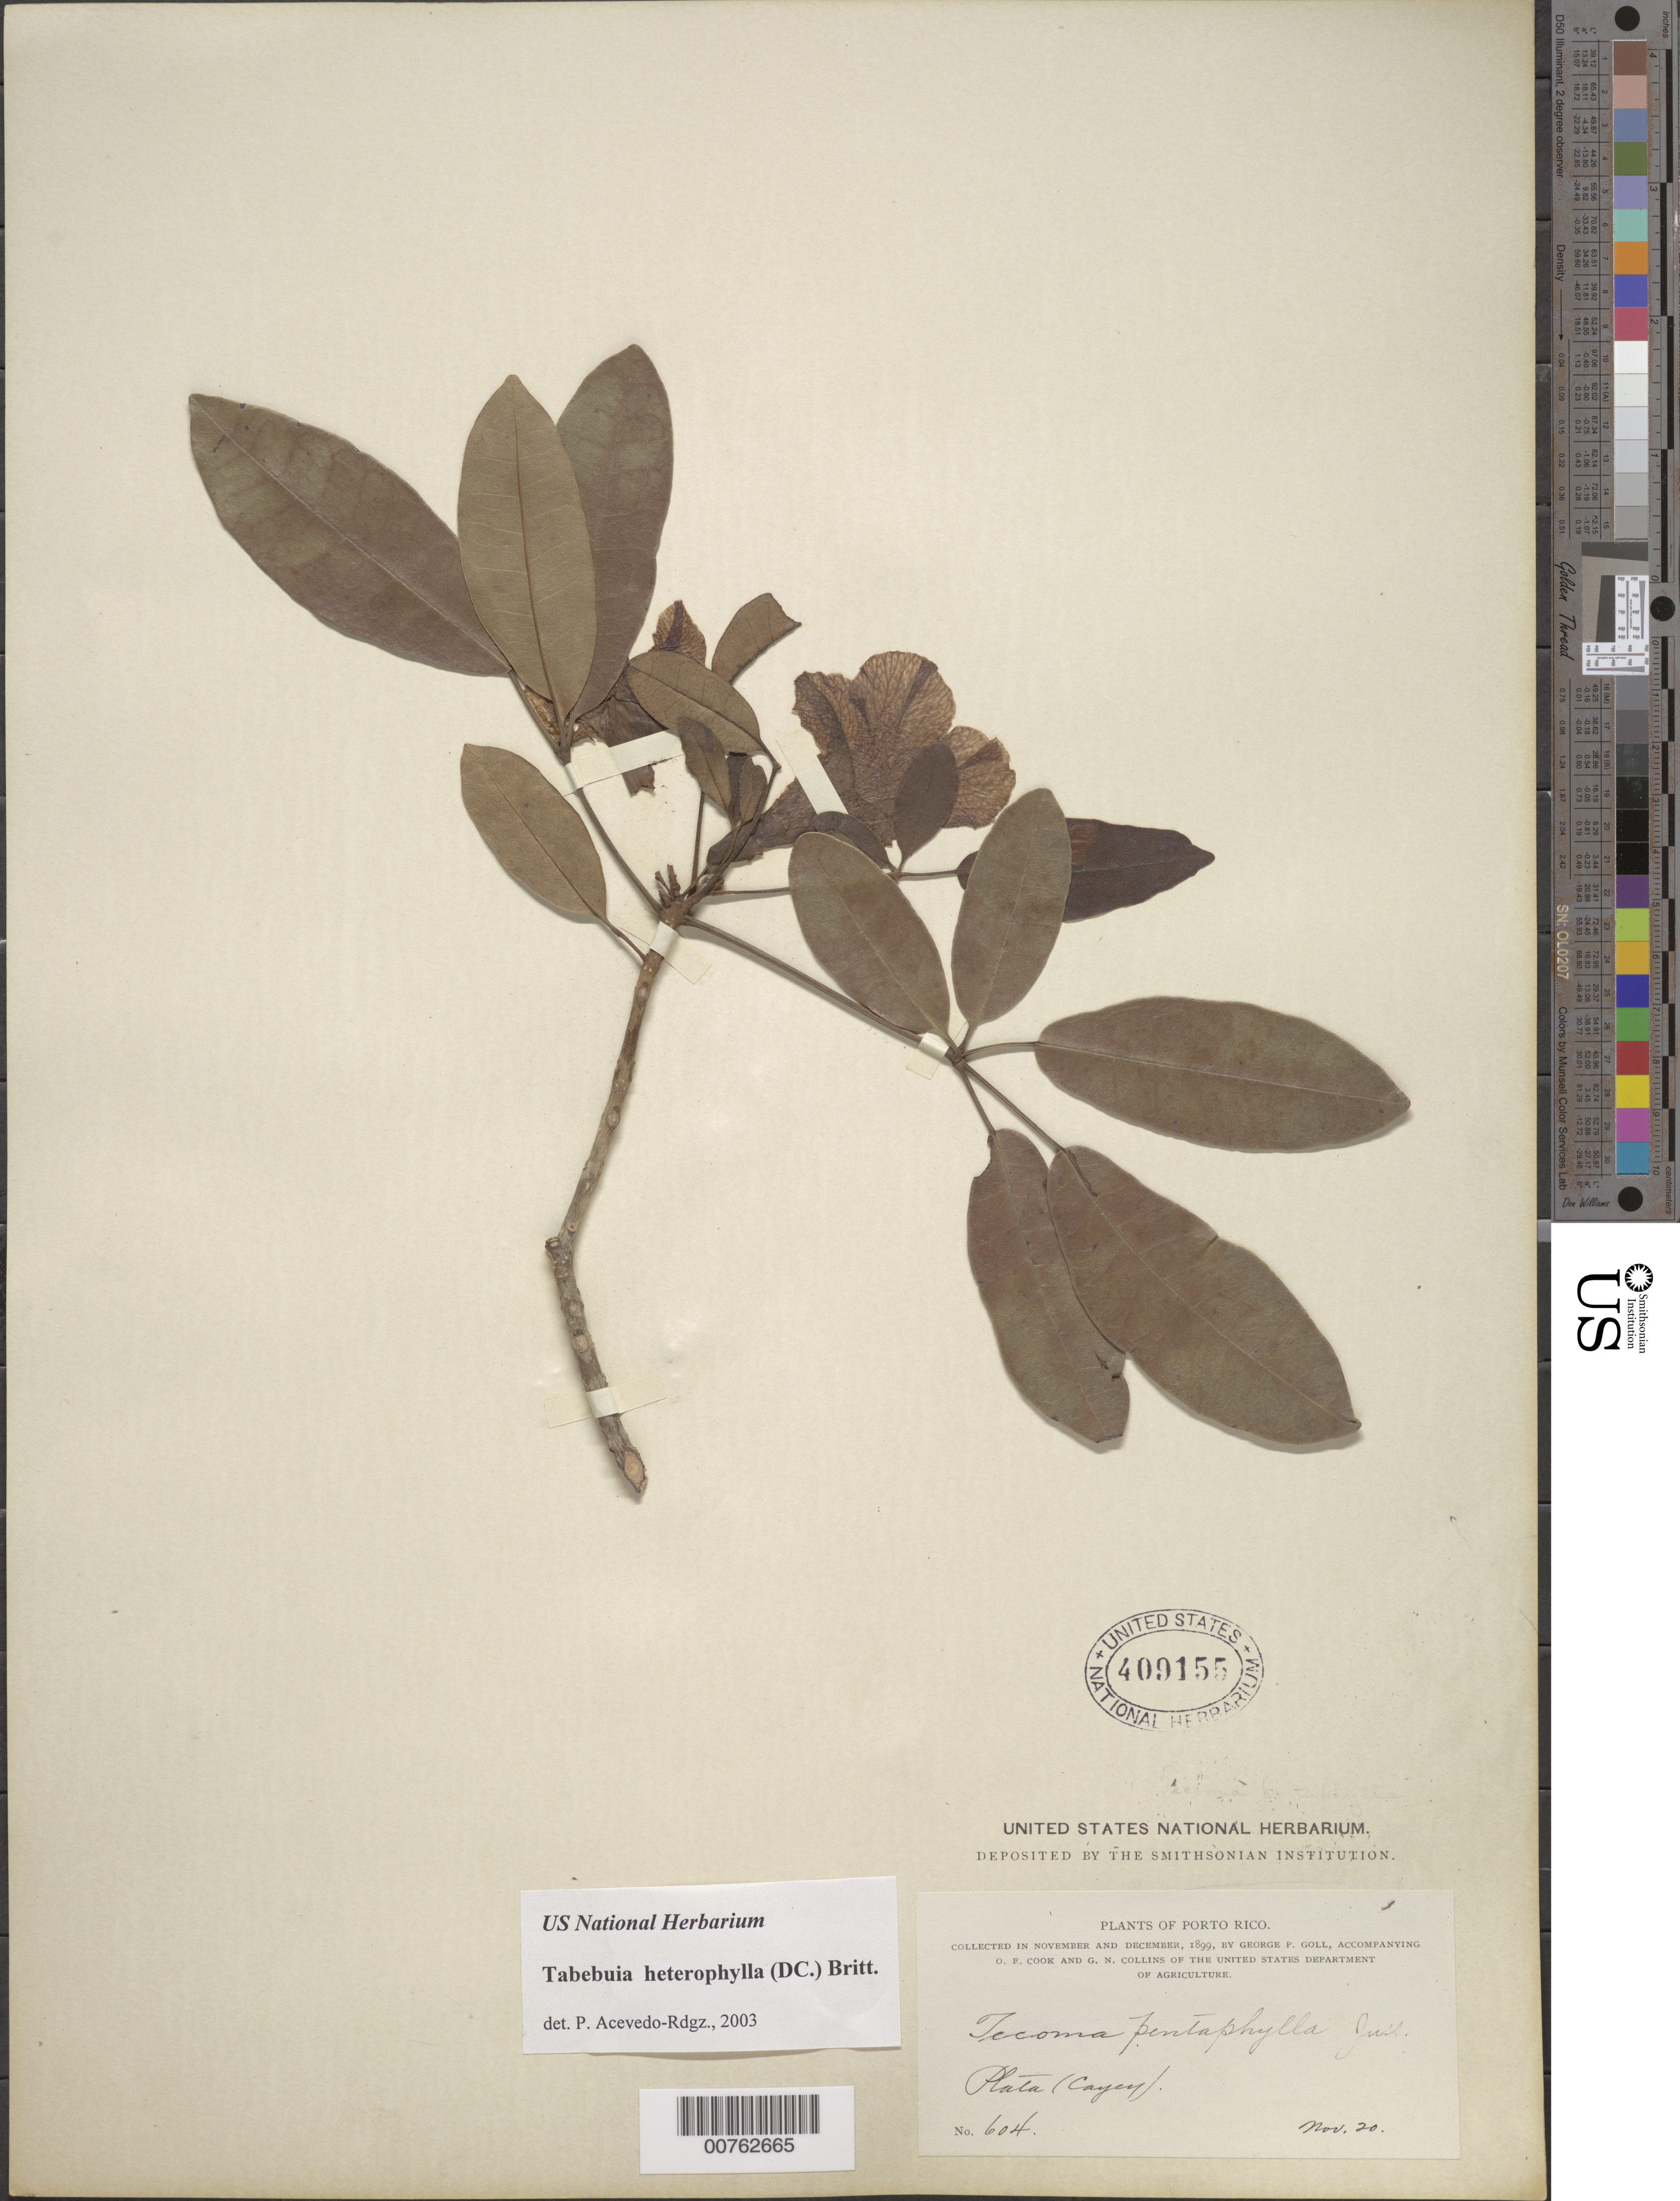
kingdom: Plantae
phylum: Tracheophyta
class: Magnoliopsida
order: Lamiales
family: Bignoniaceae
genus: Tabebuia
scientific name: Tabebuia heterophylla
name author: (DC.) Britton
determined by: Acevedo-Rodríguez, P., (BOT), Smithsonian Institution - National Museum of Natural History (UNITED STATES)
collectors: G. Goll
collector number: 604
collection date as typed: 20 Nov 1899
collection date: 1899-11-20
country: Puerto Rico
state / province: Cayey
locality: Plata (Cayey)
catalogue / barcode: US 409155